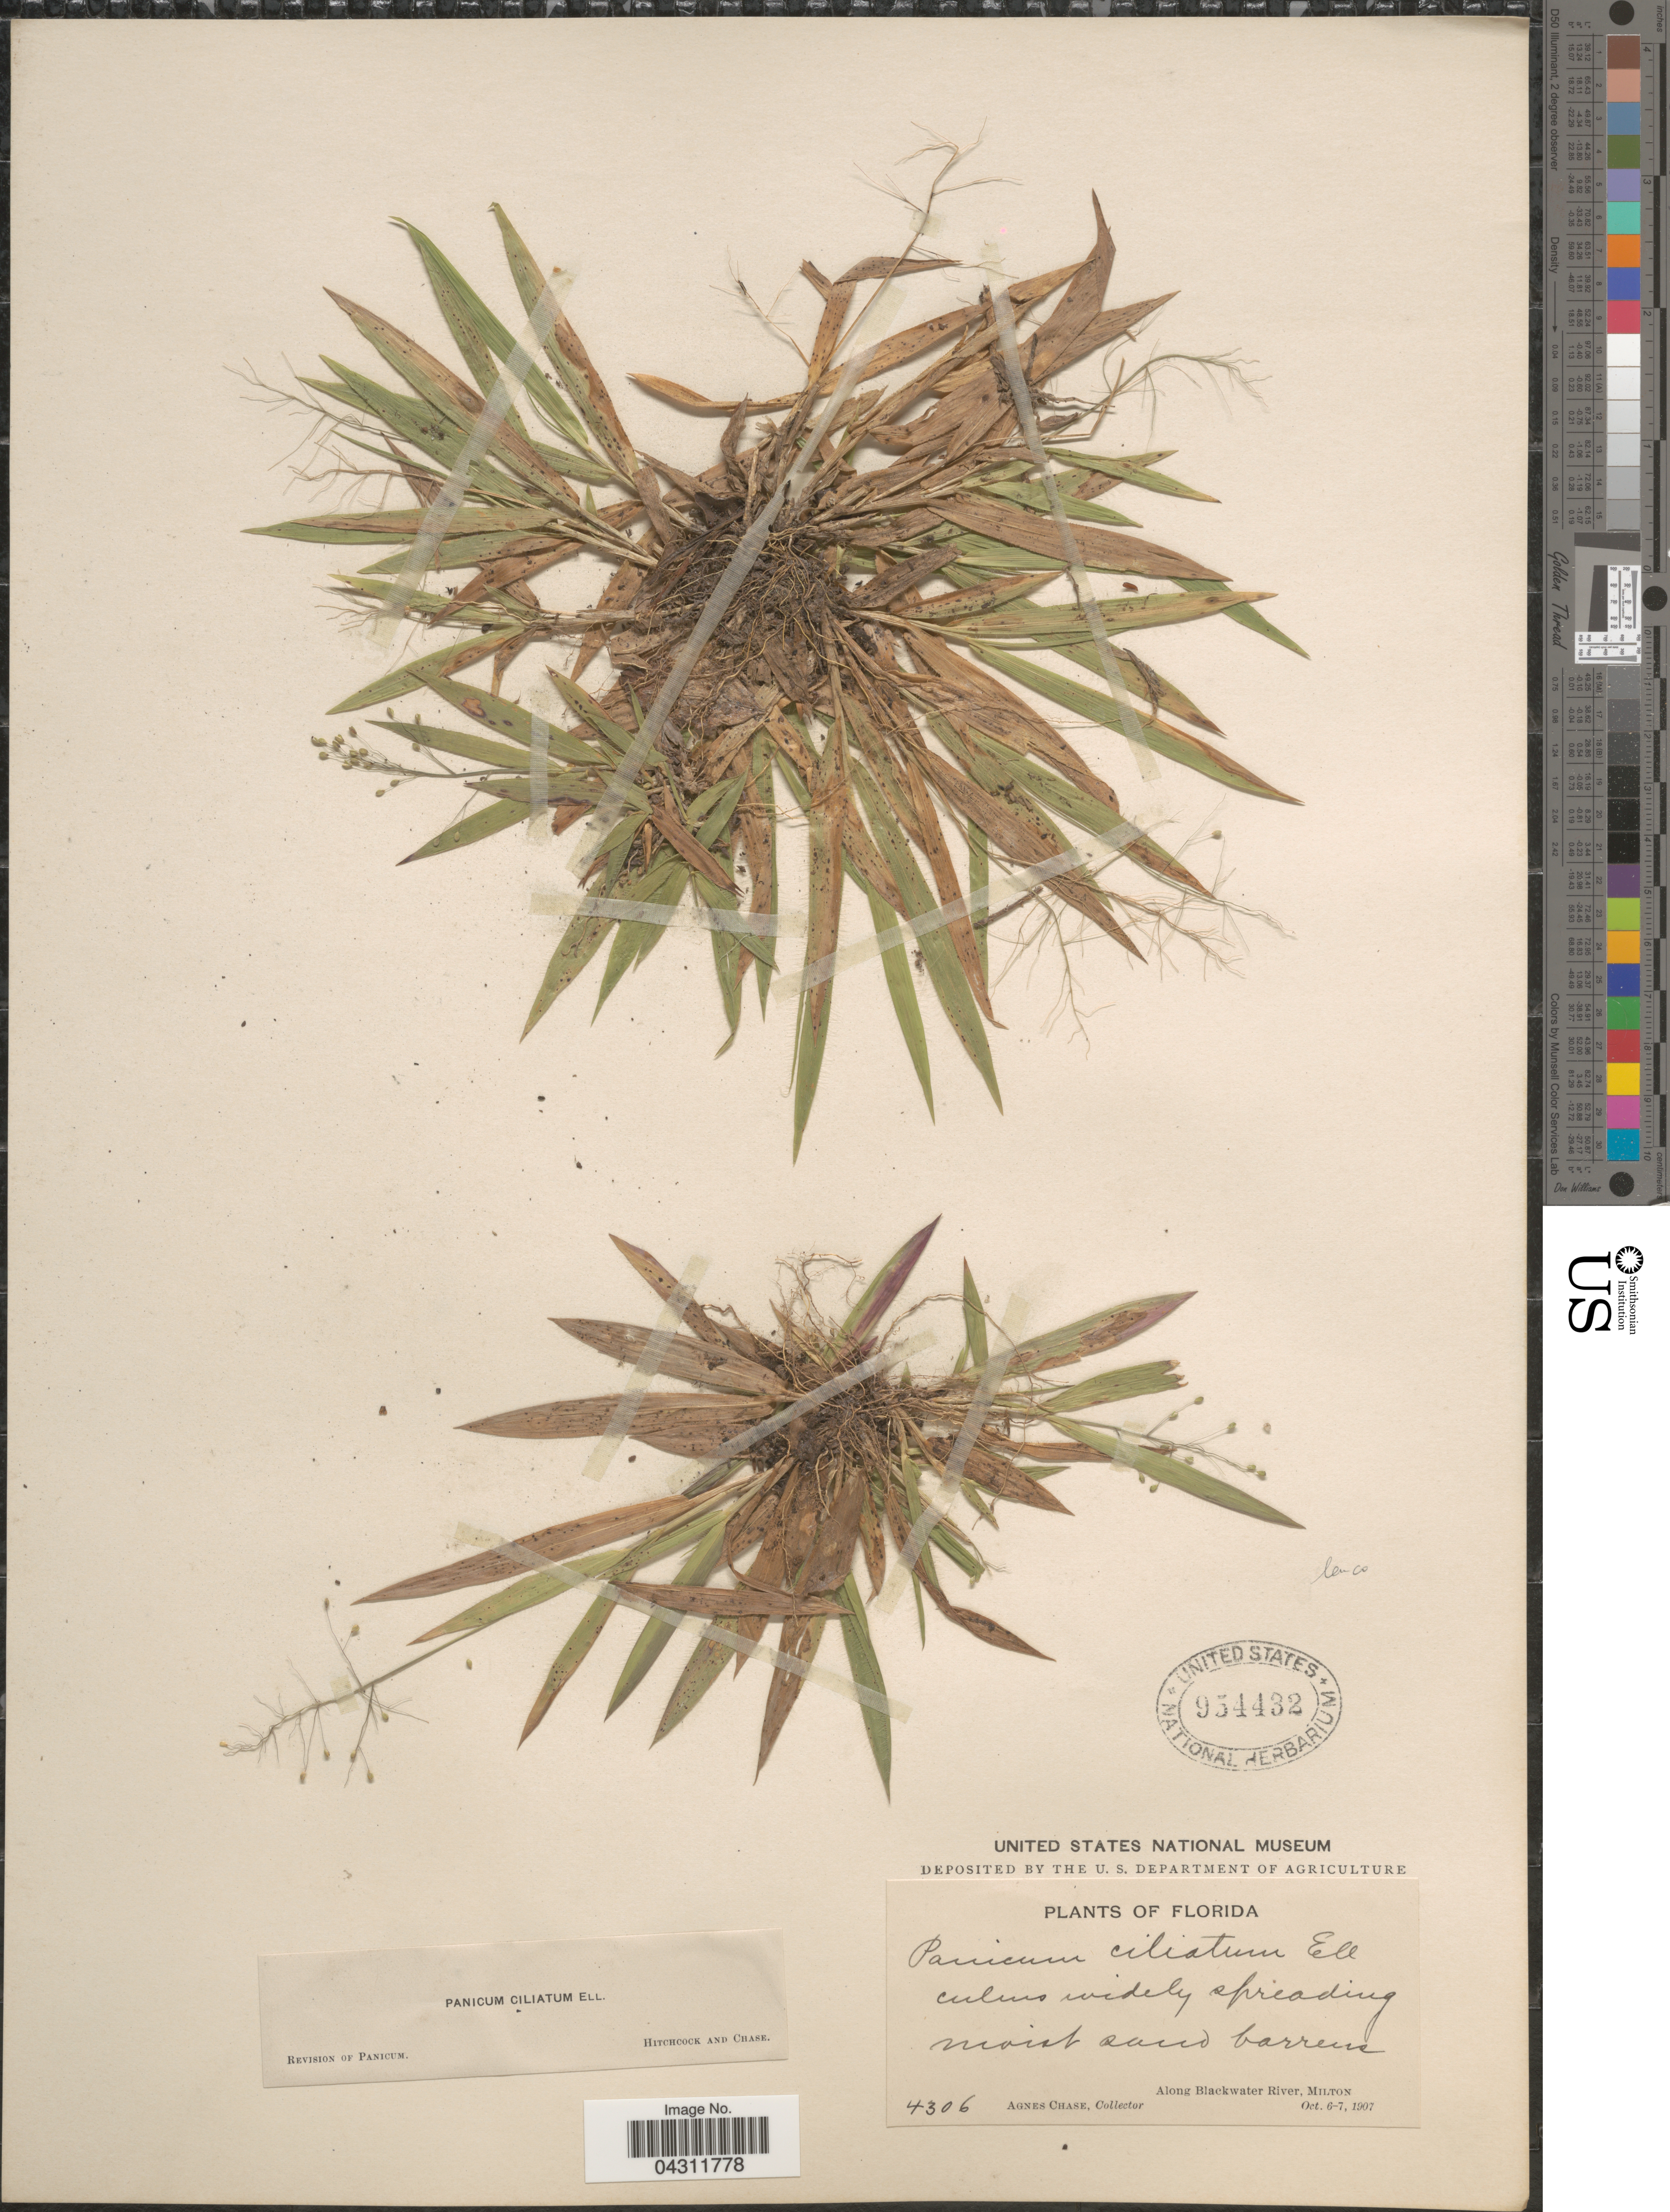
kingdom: Plantae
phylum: Tracheophyta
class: Liliopsida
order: Poales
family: Poaceae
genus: Dichanthelium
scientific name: Dichanthelium strigosum var. leucoblepharis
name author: (Trin.) Freckmann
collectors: A. Chase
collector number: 4306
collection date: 1907-10-06/1907-10-07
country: United States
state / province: Florida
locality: Along Blackwater River, Milton.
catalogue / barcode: US 954432